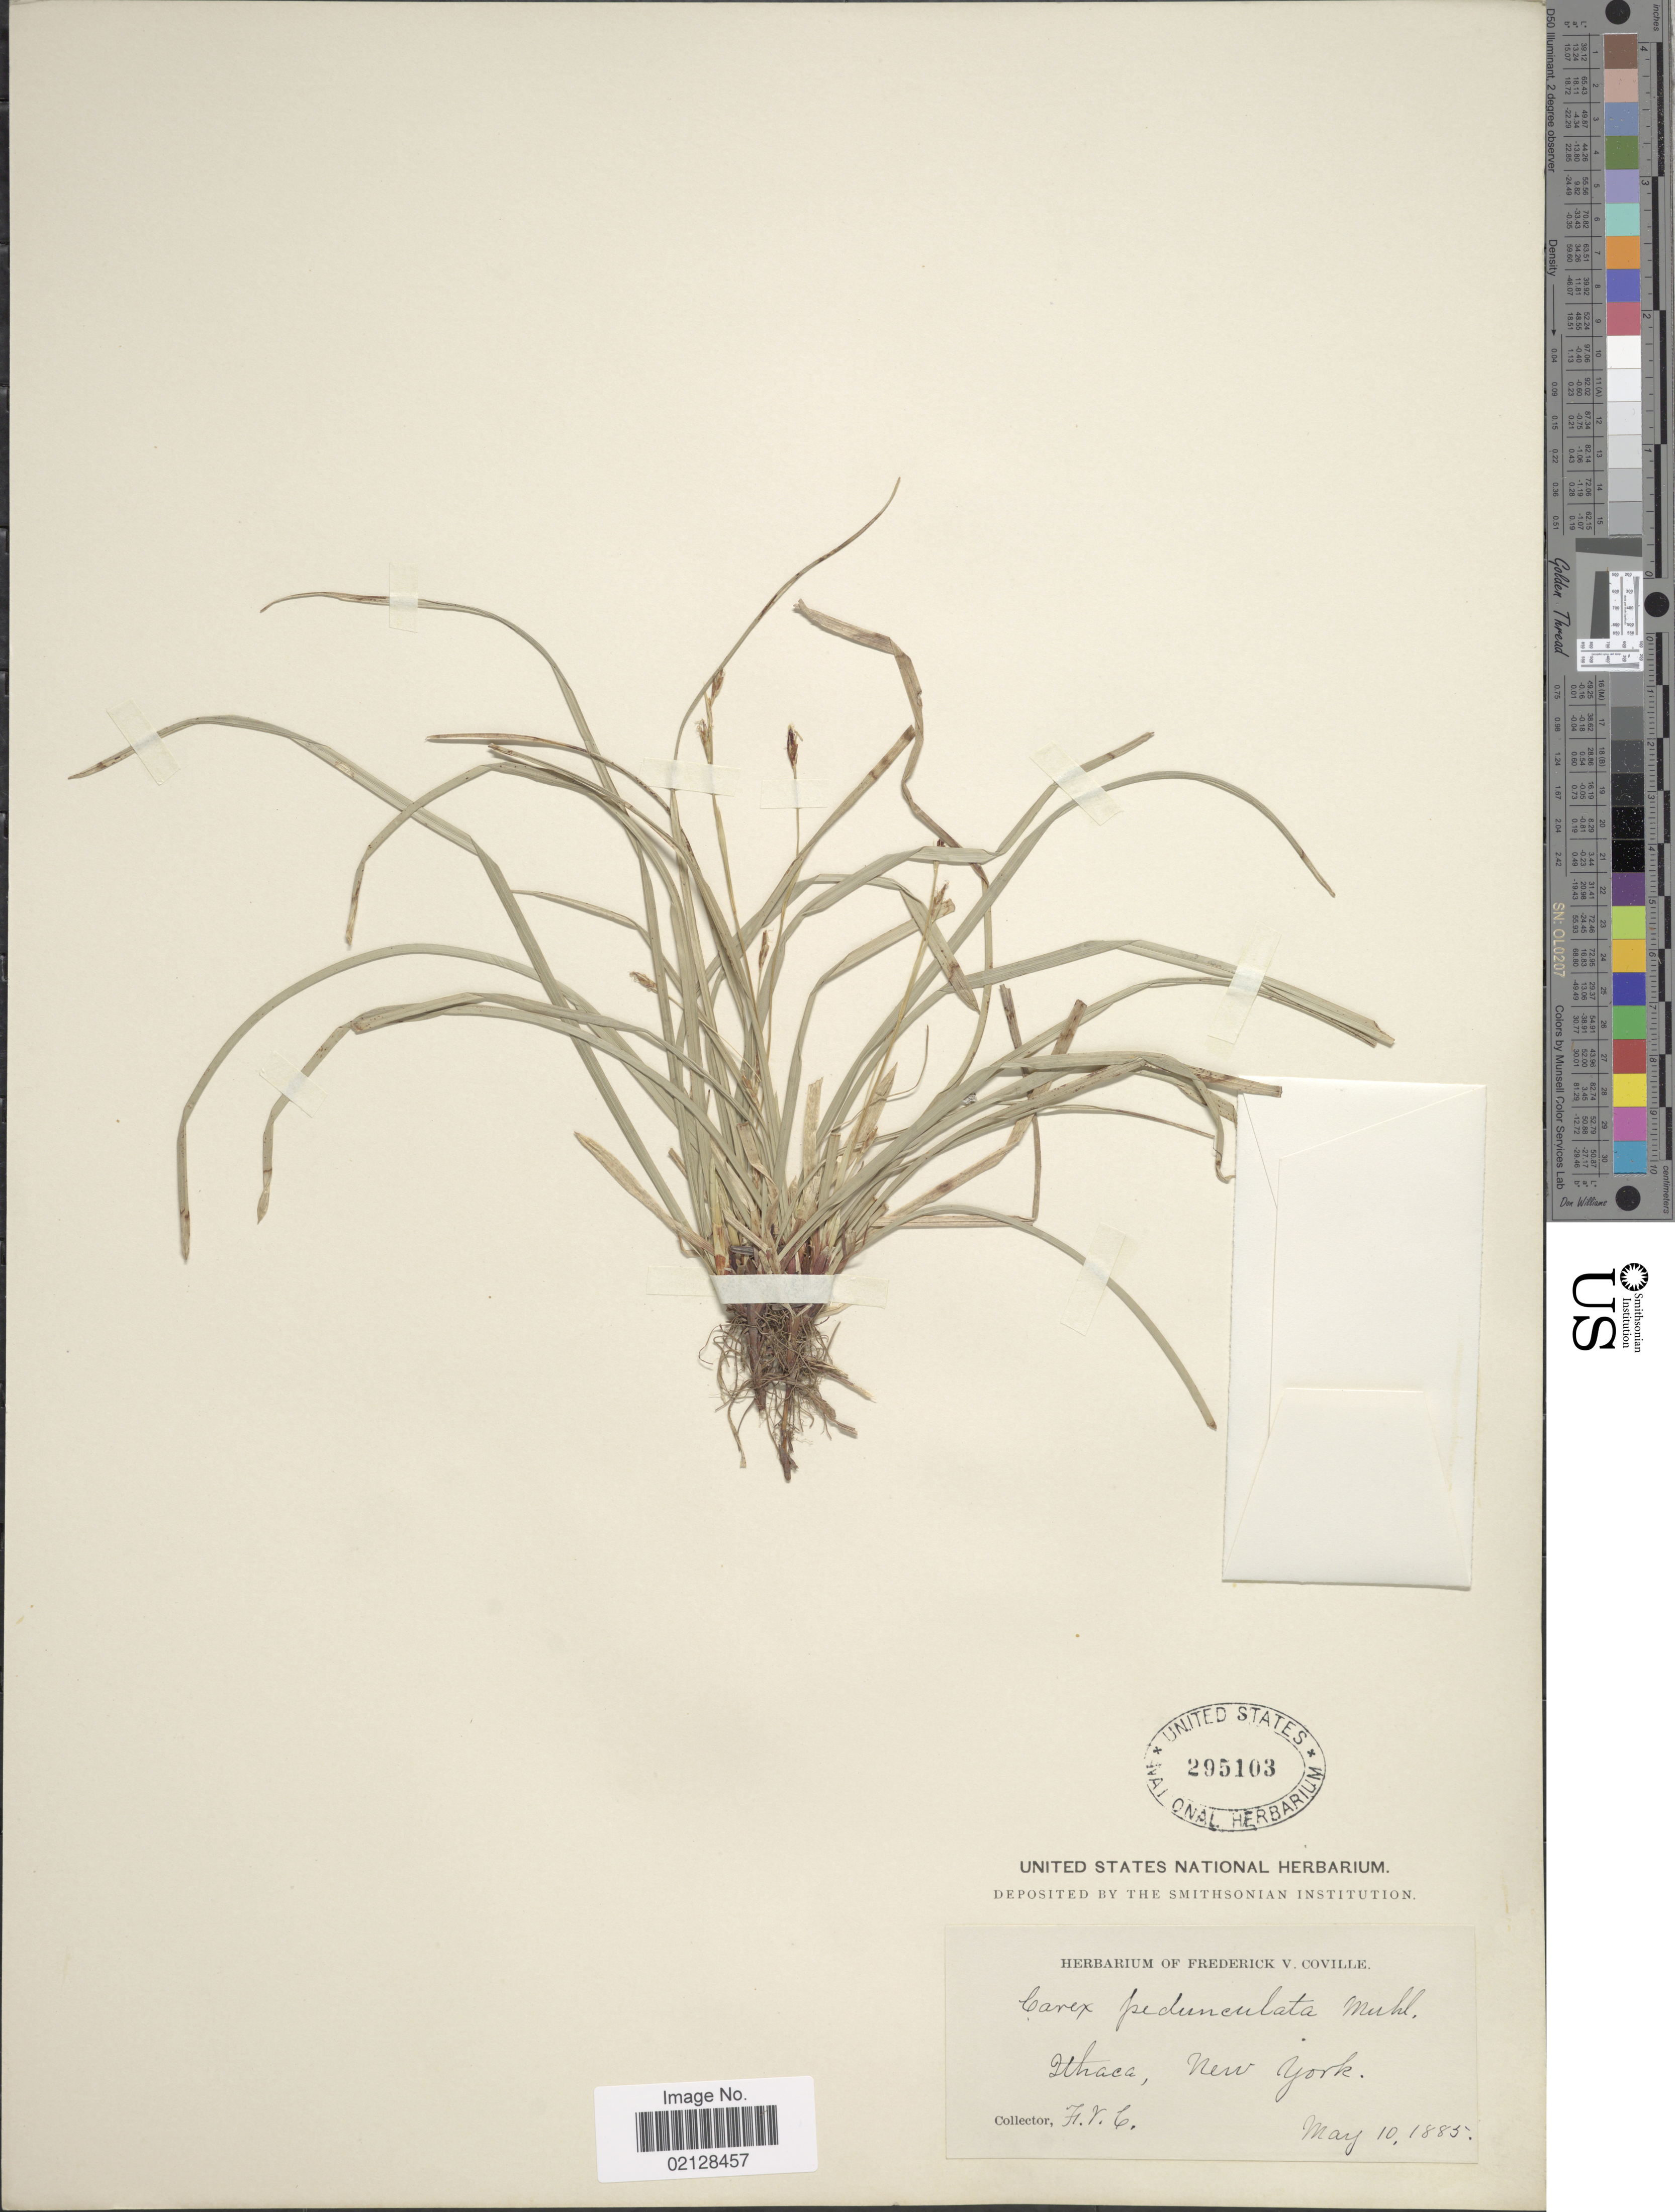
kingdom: Plantae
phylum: Tracheophyta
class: Liliopsida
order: Poales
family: Cyperaceae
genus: Carex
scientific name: Carex pedunculata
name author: Muhl. ex Willd.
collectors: F. V. Coville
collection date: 1885-05-10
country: United States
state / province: New York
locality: Ithaca, New York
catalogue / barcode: US 295103